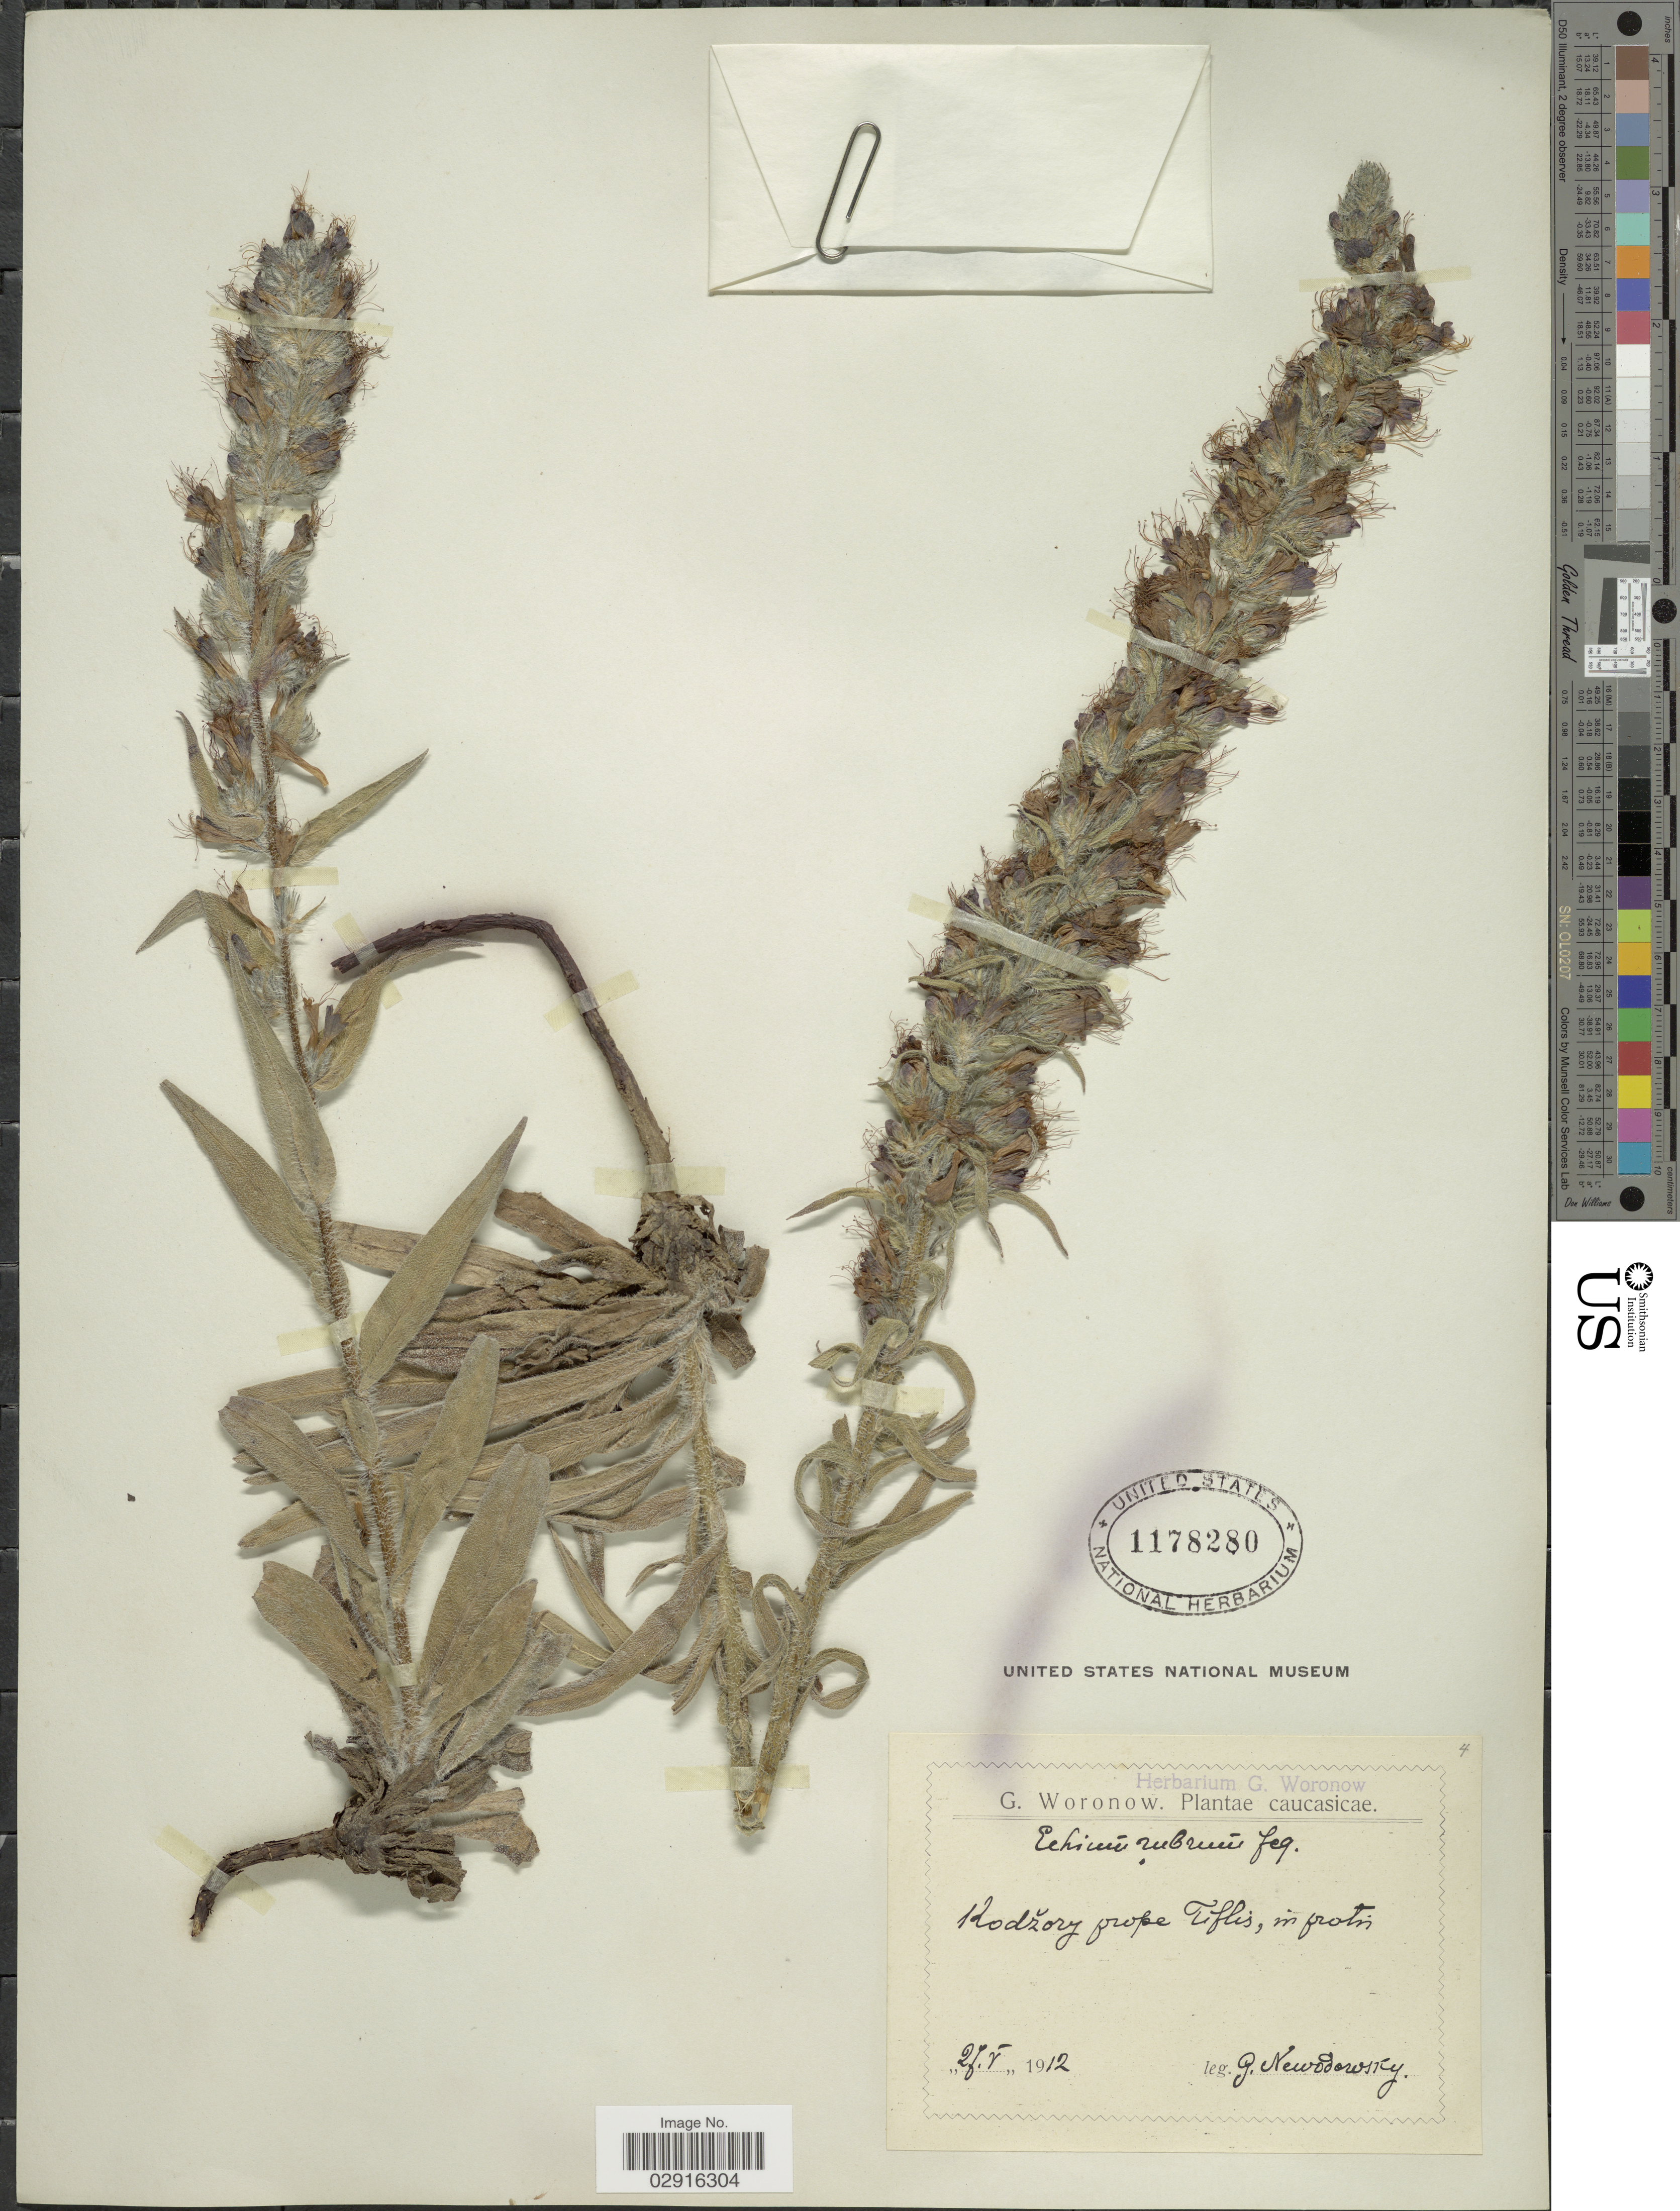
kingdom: Plantae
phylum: Tracheophyta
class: Magnoliopsida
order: Boraginales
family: Boraginaceae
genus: Echium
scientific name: Echium rubrum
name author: Forssk.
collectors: G. Newodowsky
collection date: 1912-05-27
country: Georgia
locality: Kodzorg prope Tiflis.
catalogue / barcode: US 1178280